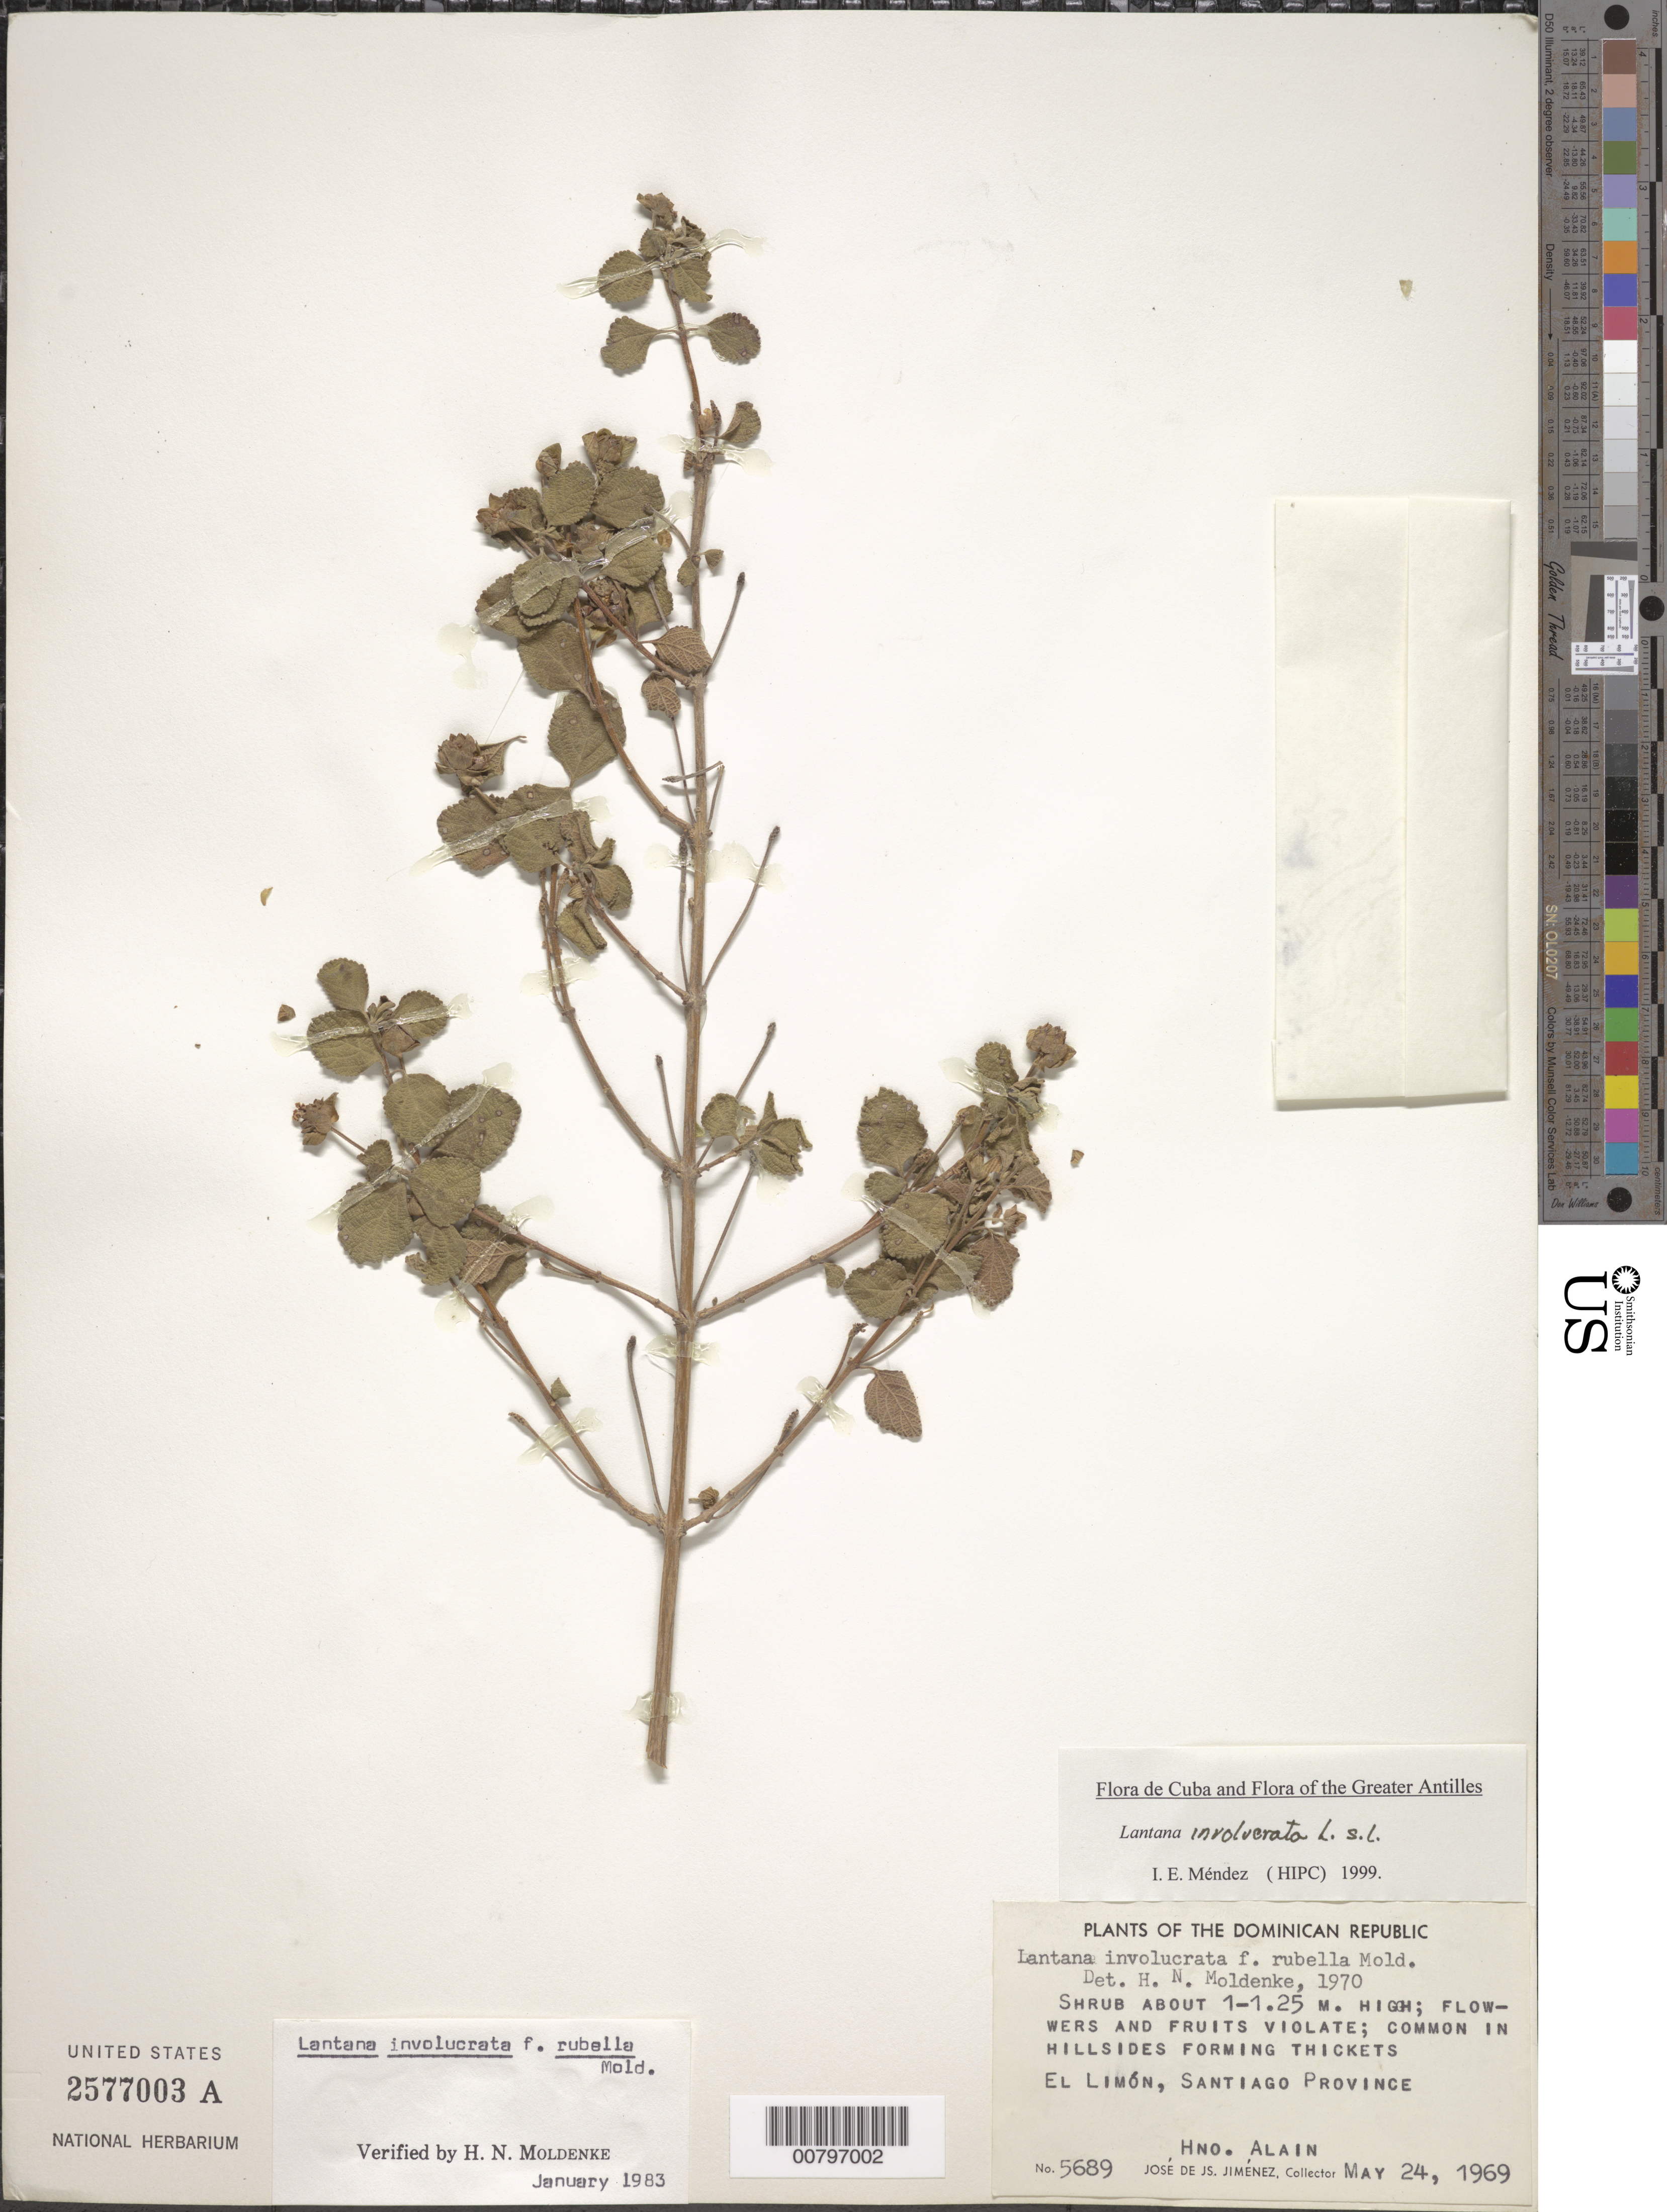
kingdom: Plantae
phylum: Tracheophyta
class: Magnoliopsida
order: Lamiales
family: Verbenaceae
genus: Lantana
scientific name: Lantana involucrata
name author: L.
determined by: Méndez, Isidro E., (HIPC)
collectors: J. J. Jiménez Almonte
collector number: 5689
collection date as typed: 24 May 1969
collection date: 1969-05-24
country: Dominican Republic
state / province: Santiago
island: Hispaniola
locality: El Limón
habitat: Thickets on hillsides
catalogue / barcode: US 2577003A